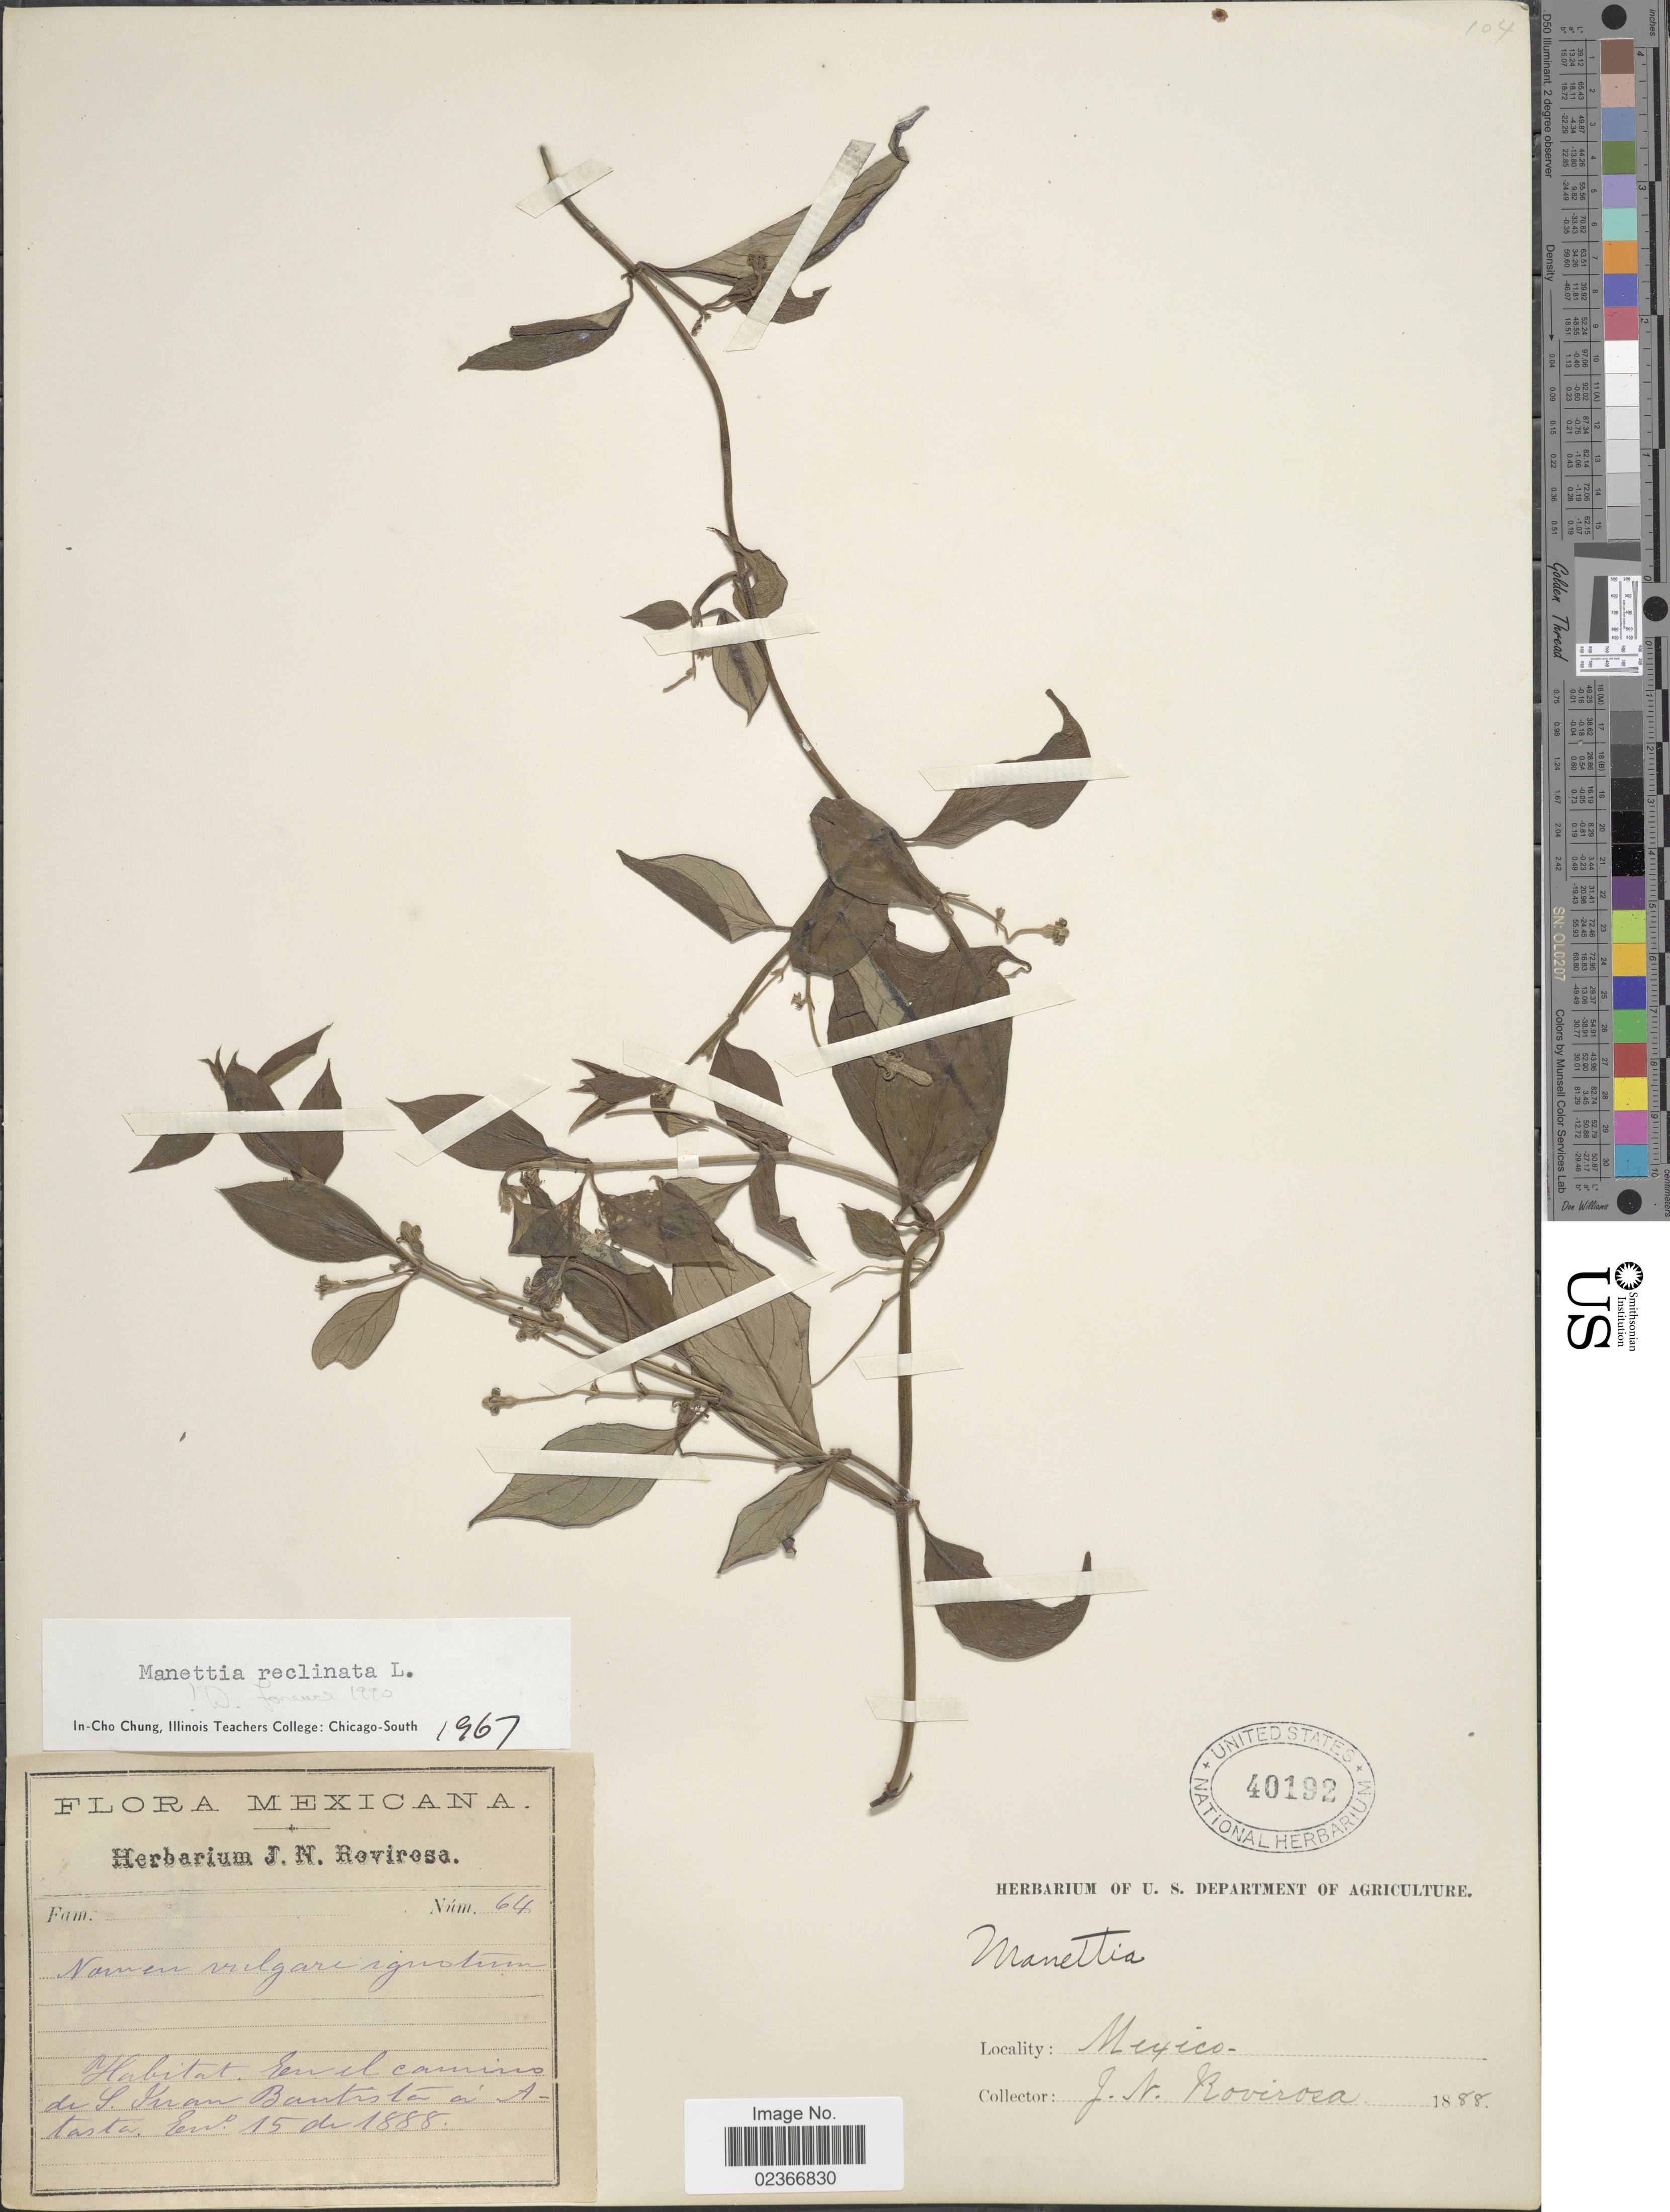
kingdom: Plantae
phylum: Tracheophyta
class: Magnoliopsida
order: Gentianales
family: Rubiaceae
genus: Manettia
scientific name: Manettia reclinata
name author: L.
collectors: J. N. Rovirosa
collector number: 64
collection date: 1888-01-15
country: Mexico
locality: En el camino de S. Juan Bautista a Atasta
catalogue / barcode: US 40192